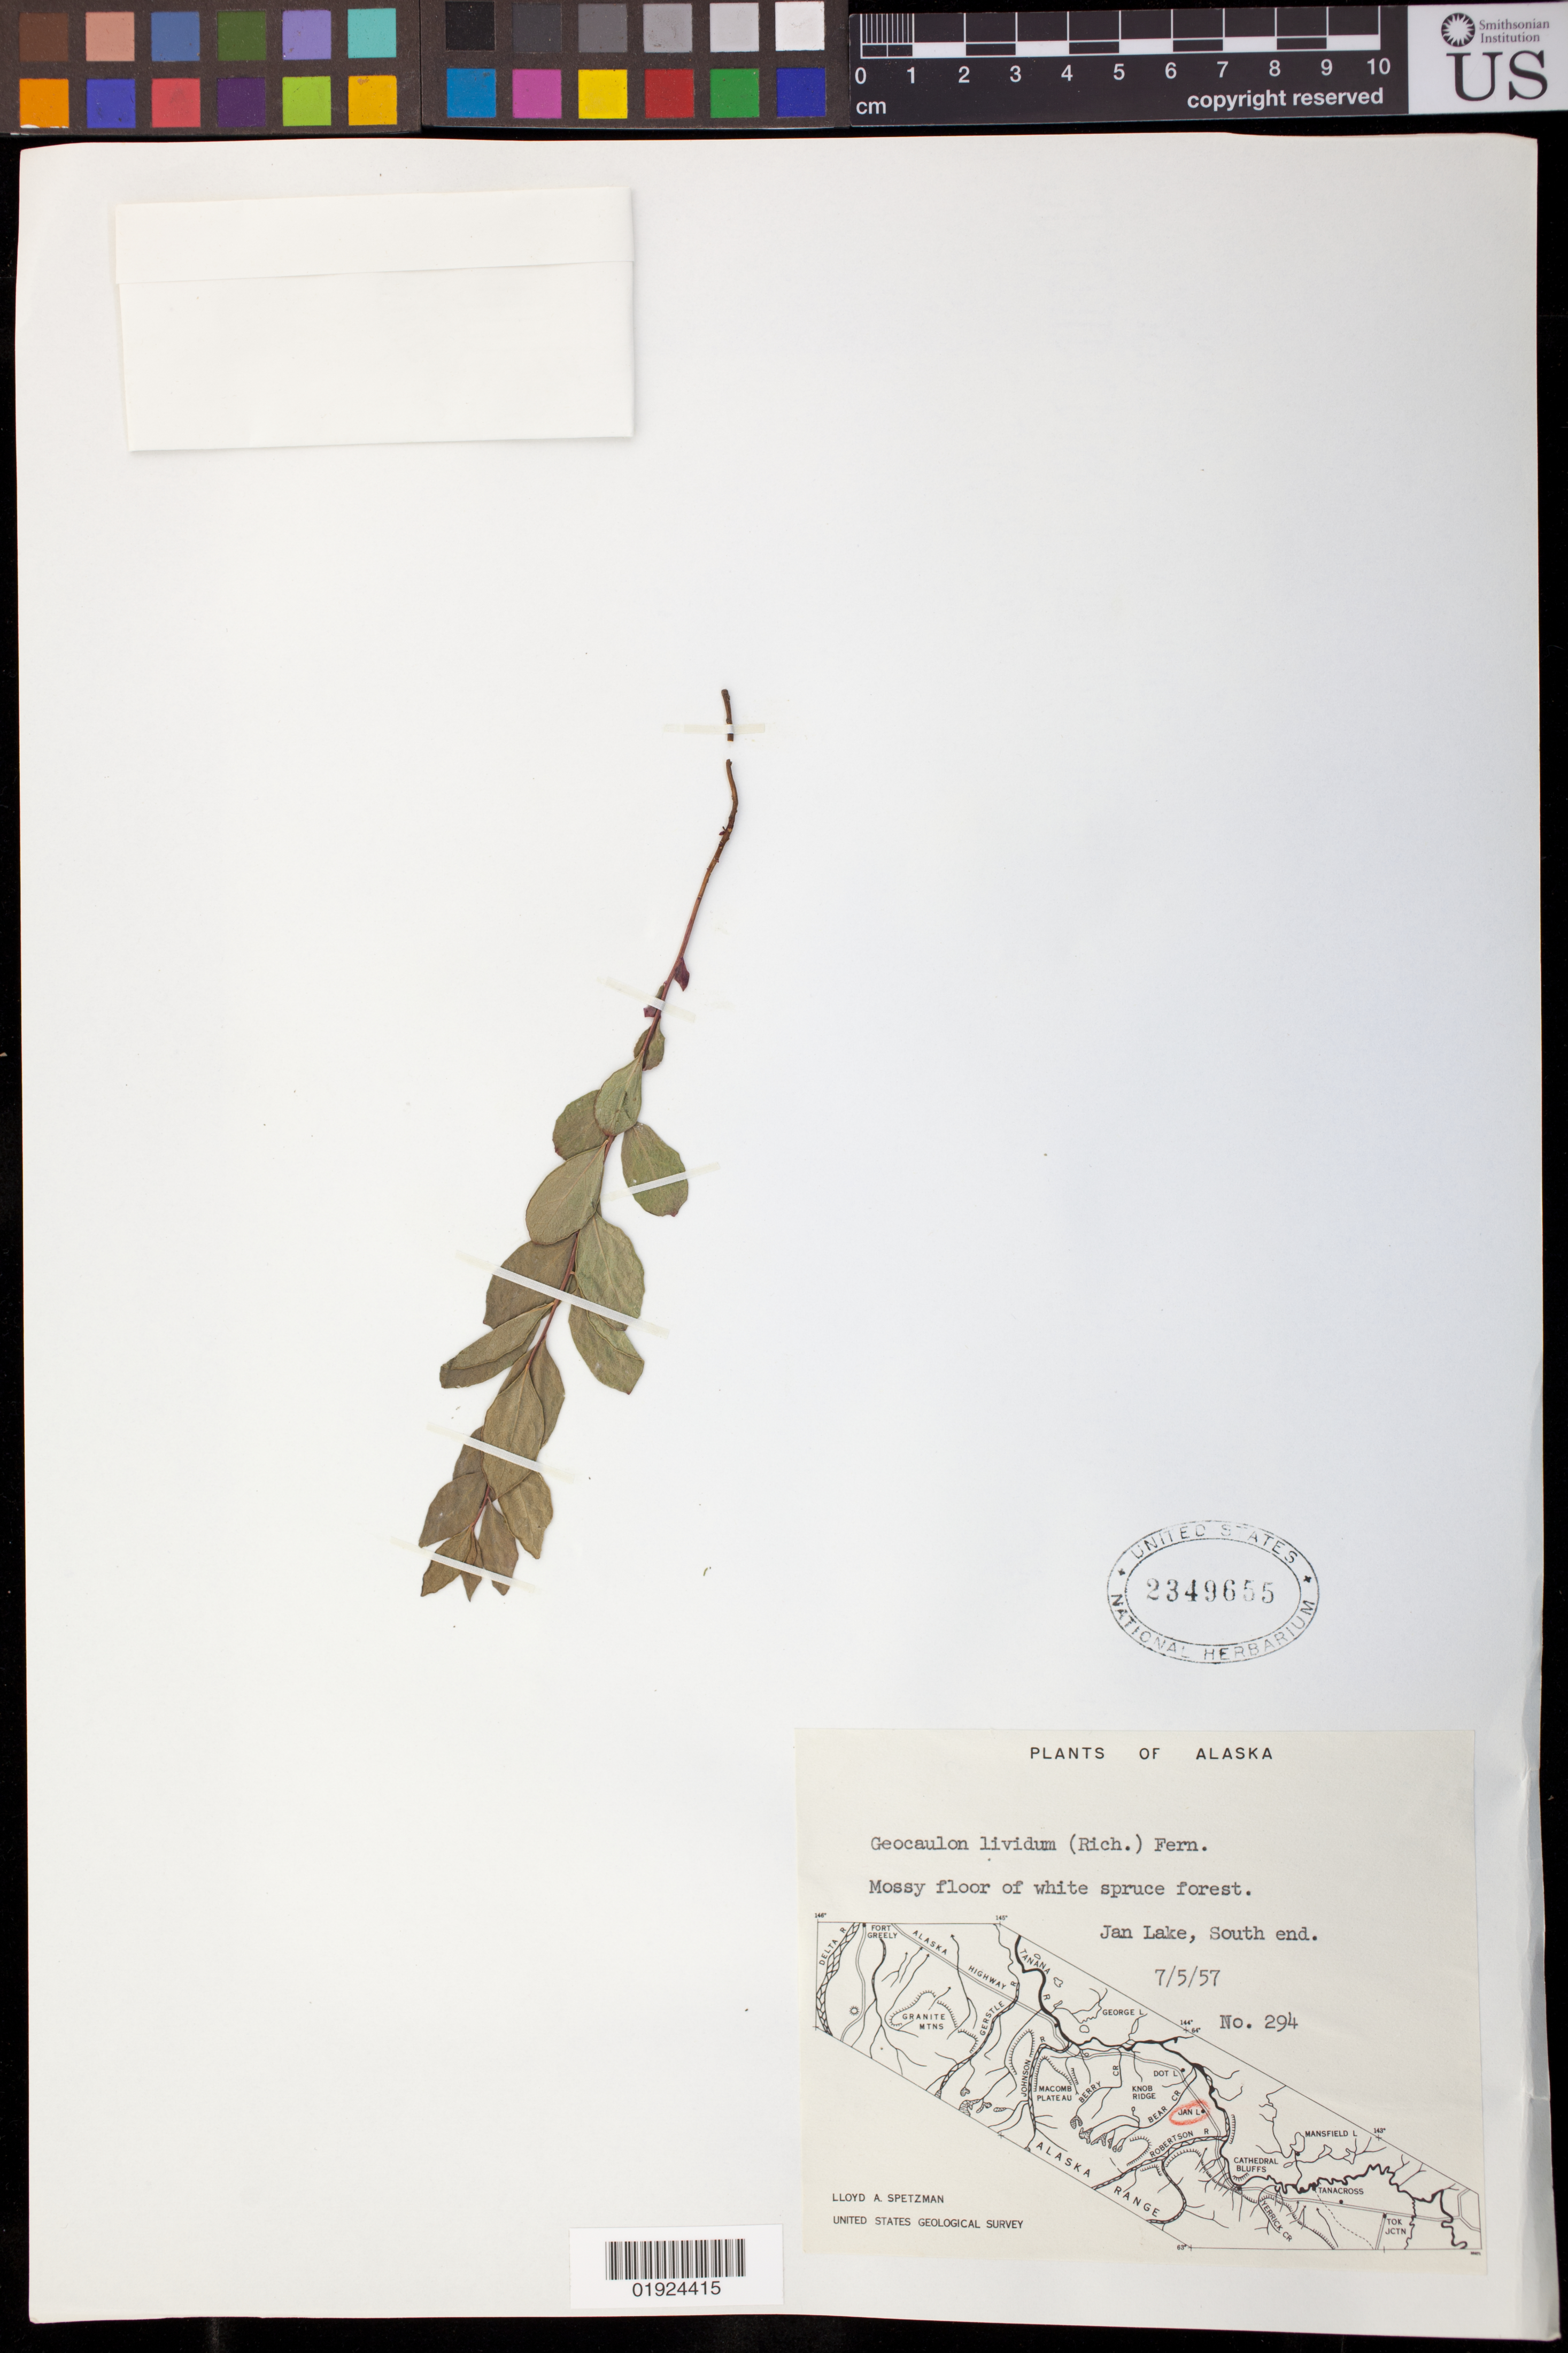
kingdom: Plantae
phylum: Tracheophyta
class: Magnoliopsida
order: Santalales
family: Comandraceae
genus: Geocaulon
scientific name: Geocaulon lividum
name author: (Richardson) Fernald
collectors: L. Spetzman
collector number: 294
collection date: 1957-07-05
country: United States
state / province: Alaska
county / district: Southeast Fairbanks C. A.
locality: Jan Lake, South end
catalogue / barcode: US 2349655